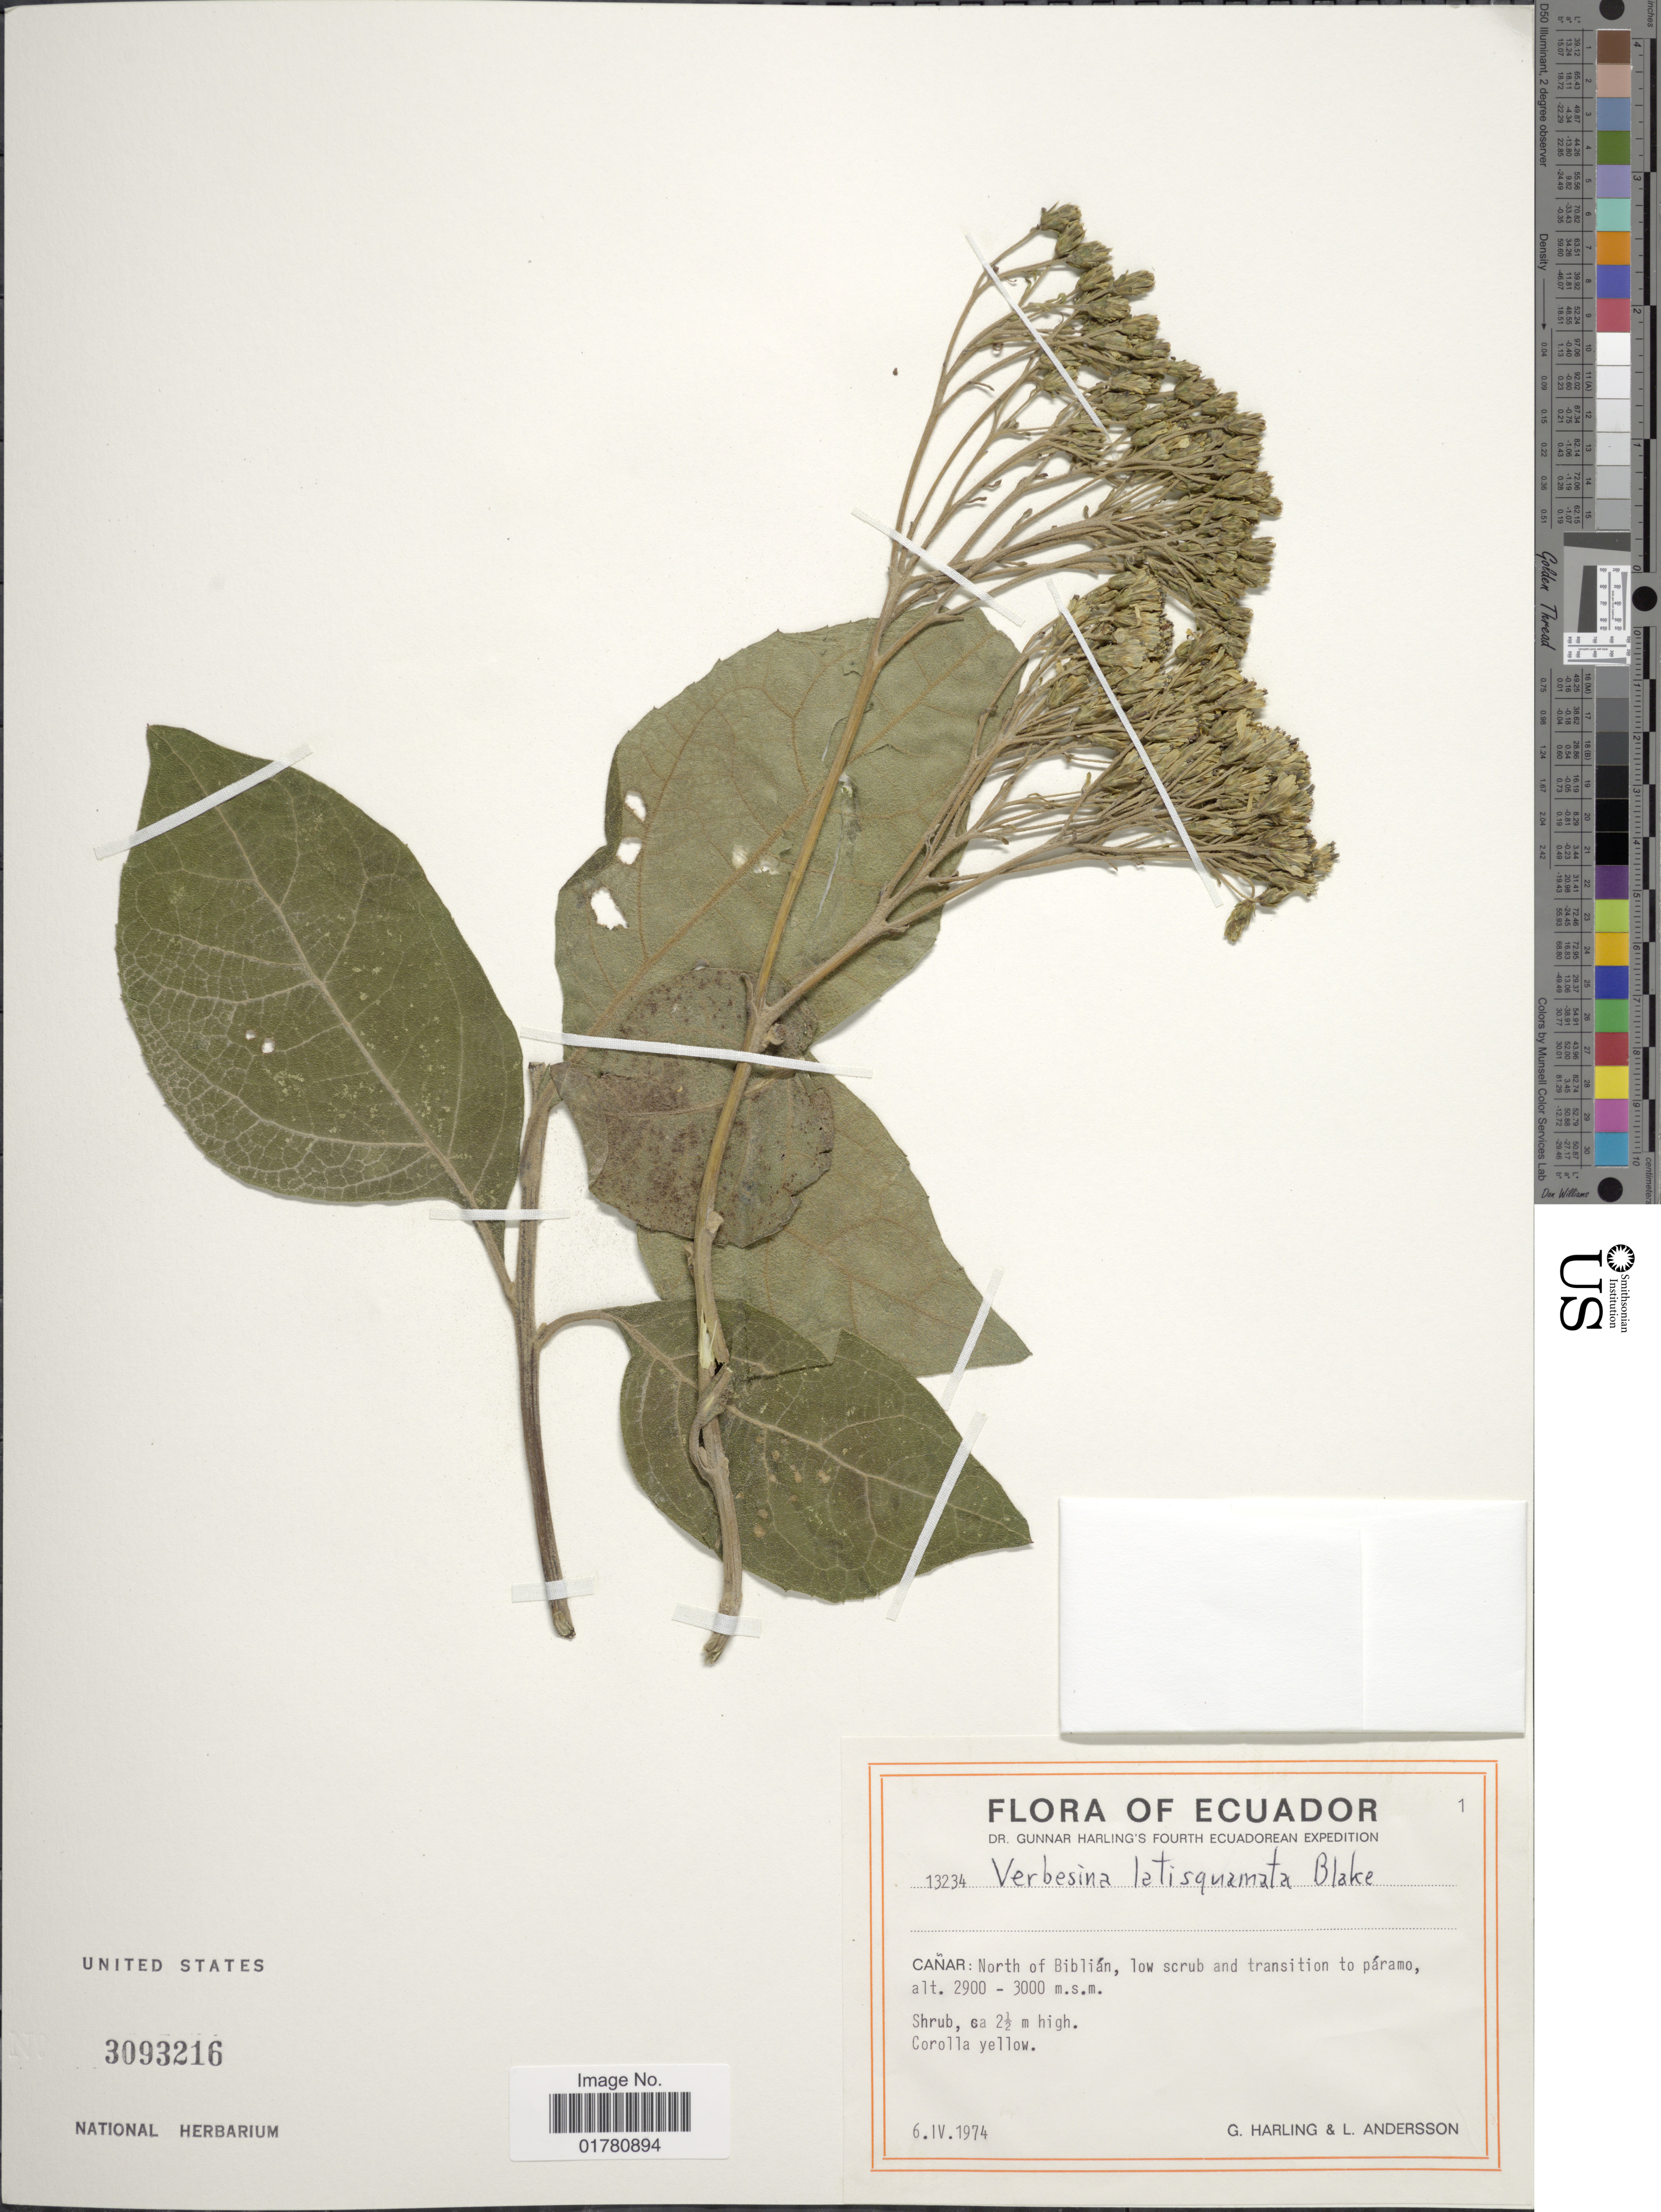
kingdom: Plantae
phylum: Tracheophyta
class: Magnoliopsida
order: Asterales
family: Asteraceae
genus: Verbesina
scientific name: Verbesina latisquama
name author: S.F. Blake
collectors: G. Harling & L. Andersson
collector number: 13234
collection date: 1974-04-06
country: Ecuador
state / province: Cañar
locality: North of Biblián, low scrub and transition to páramo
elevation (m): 2900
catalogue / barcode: US 3093216